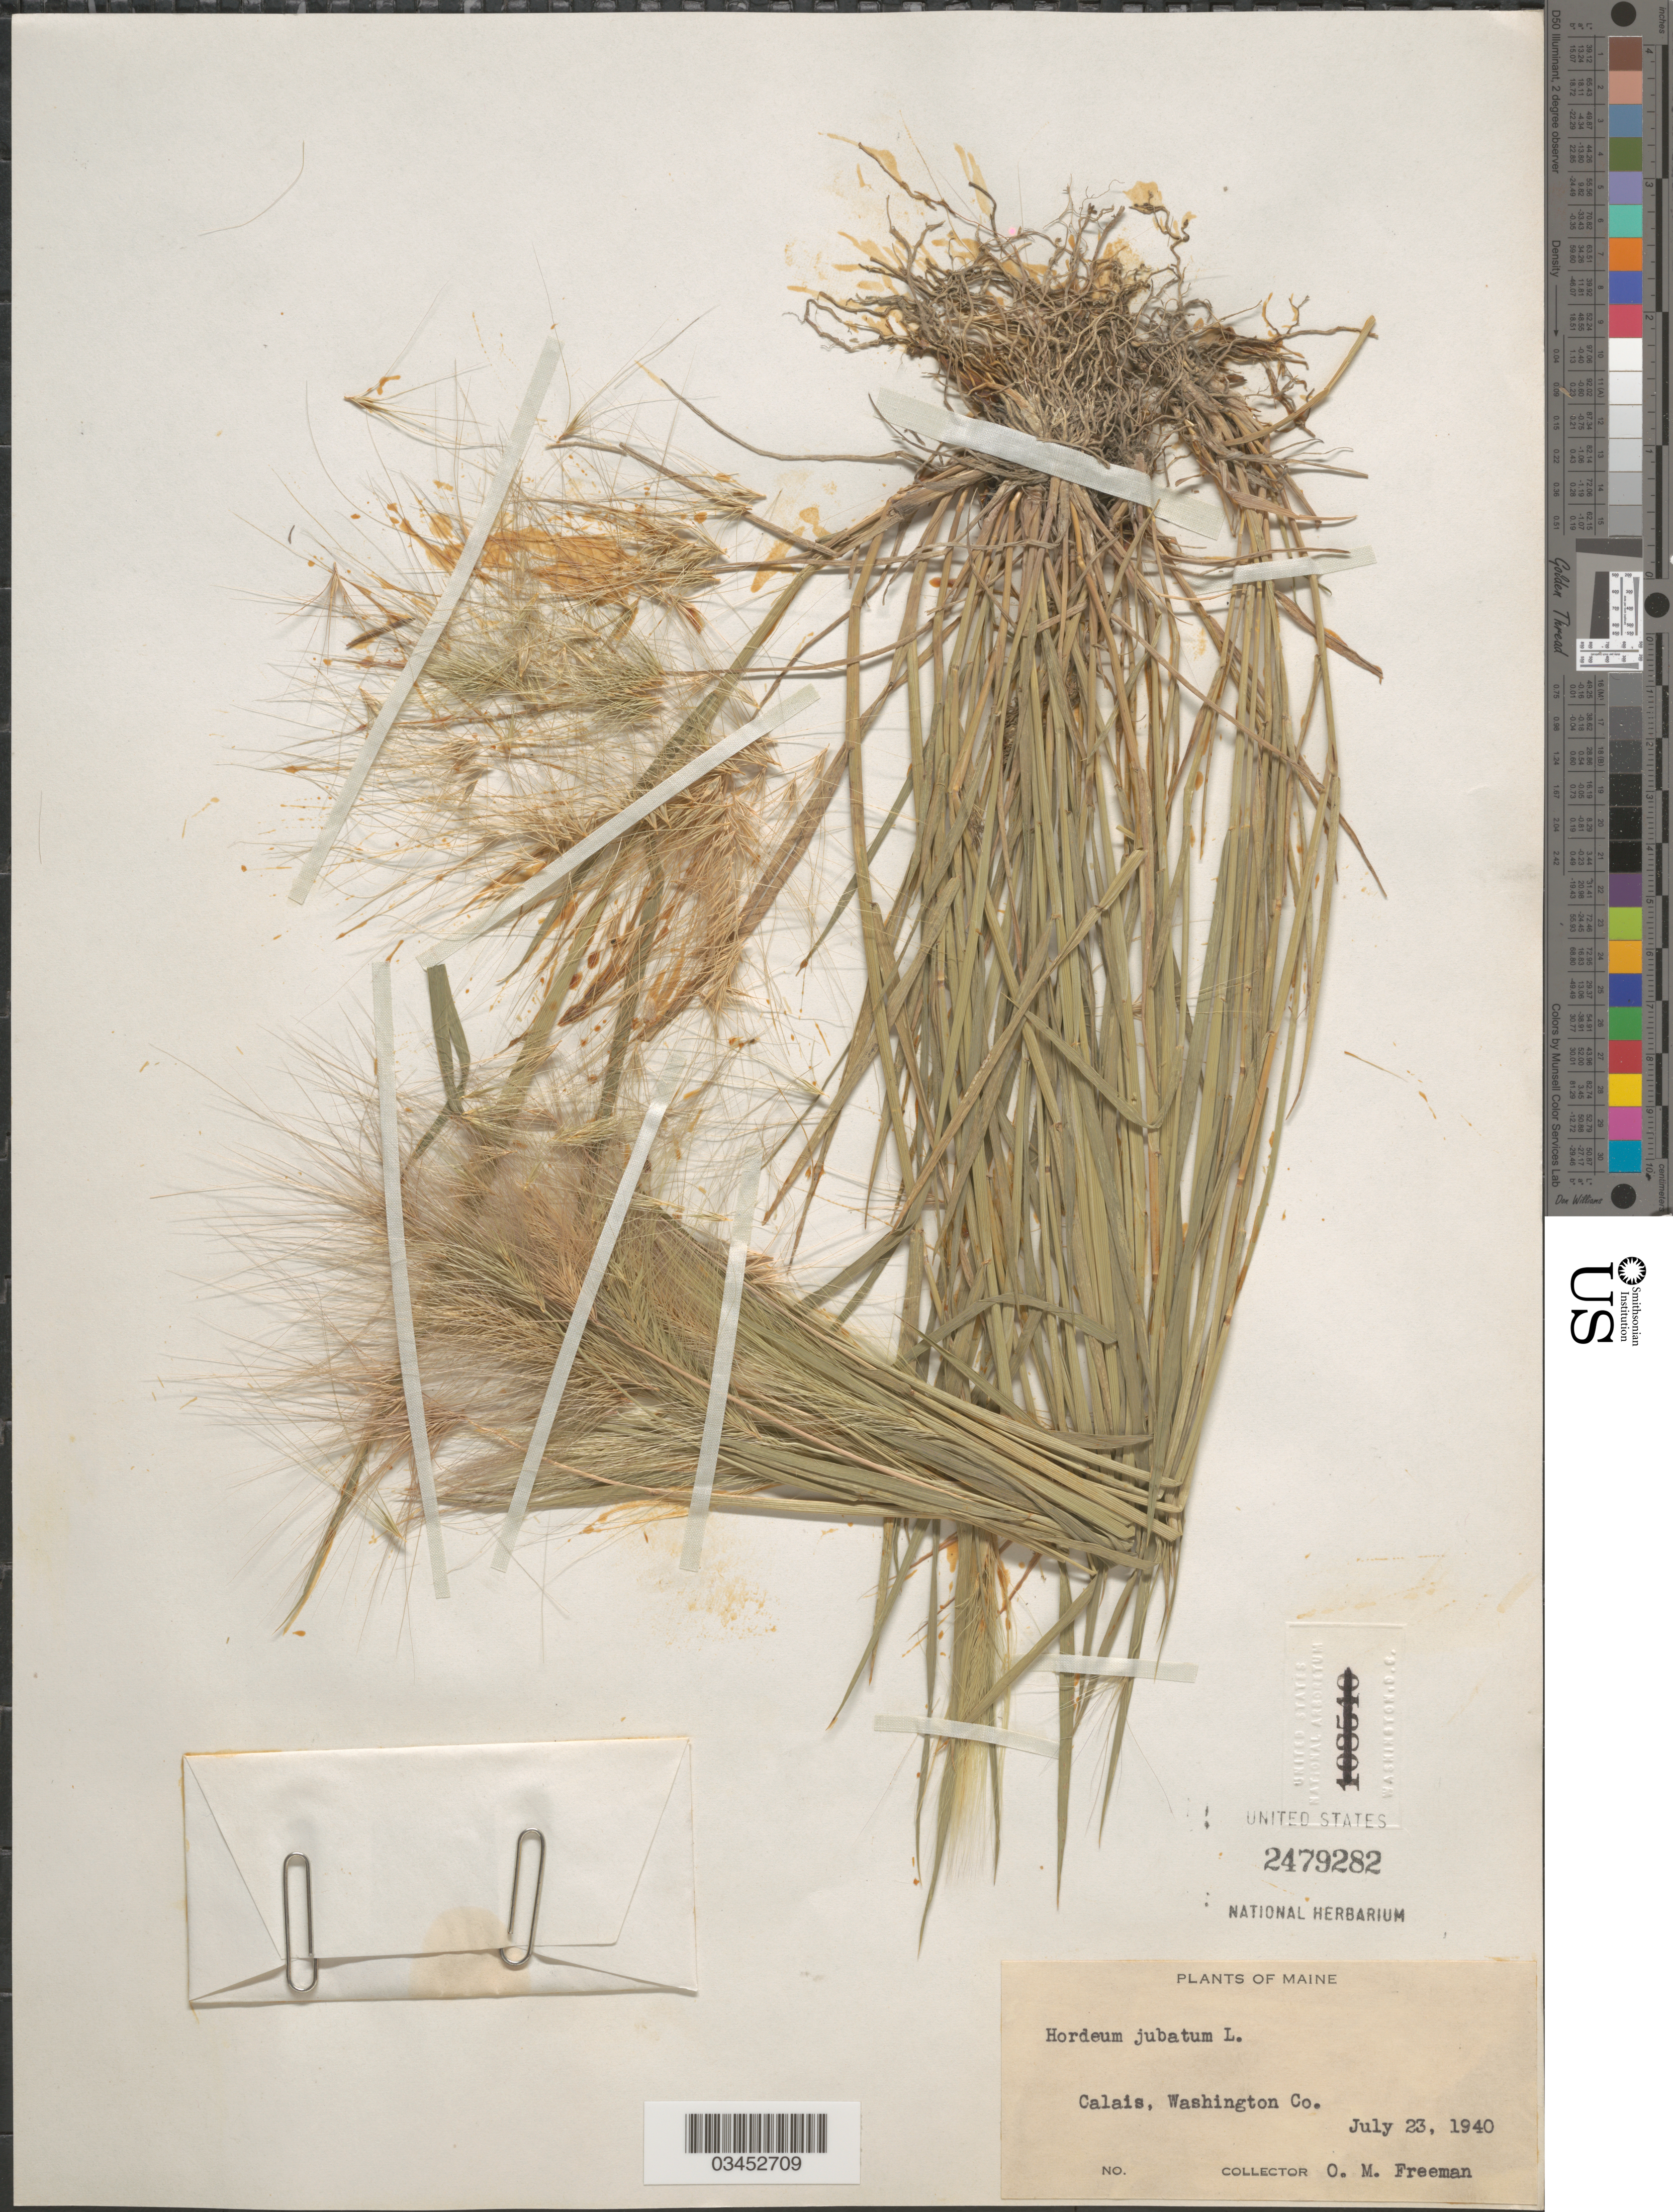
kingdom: Plantae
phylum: Tracheophyta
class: Liliopsida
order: Poales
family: Poaceae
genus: Hordeum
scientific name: Hordeum jubatum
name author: L.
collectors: O. Freeman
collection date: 1940-07-23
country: United States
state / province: Maine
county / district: Washington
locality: Calais, Washington Co.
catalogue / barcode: US 2479282